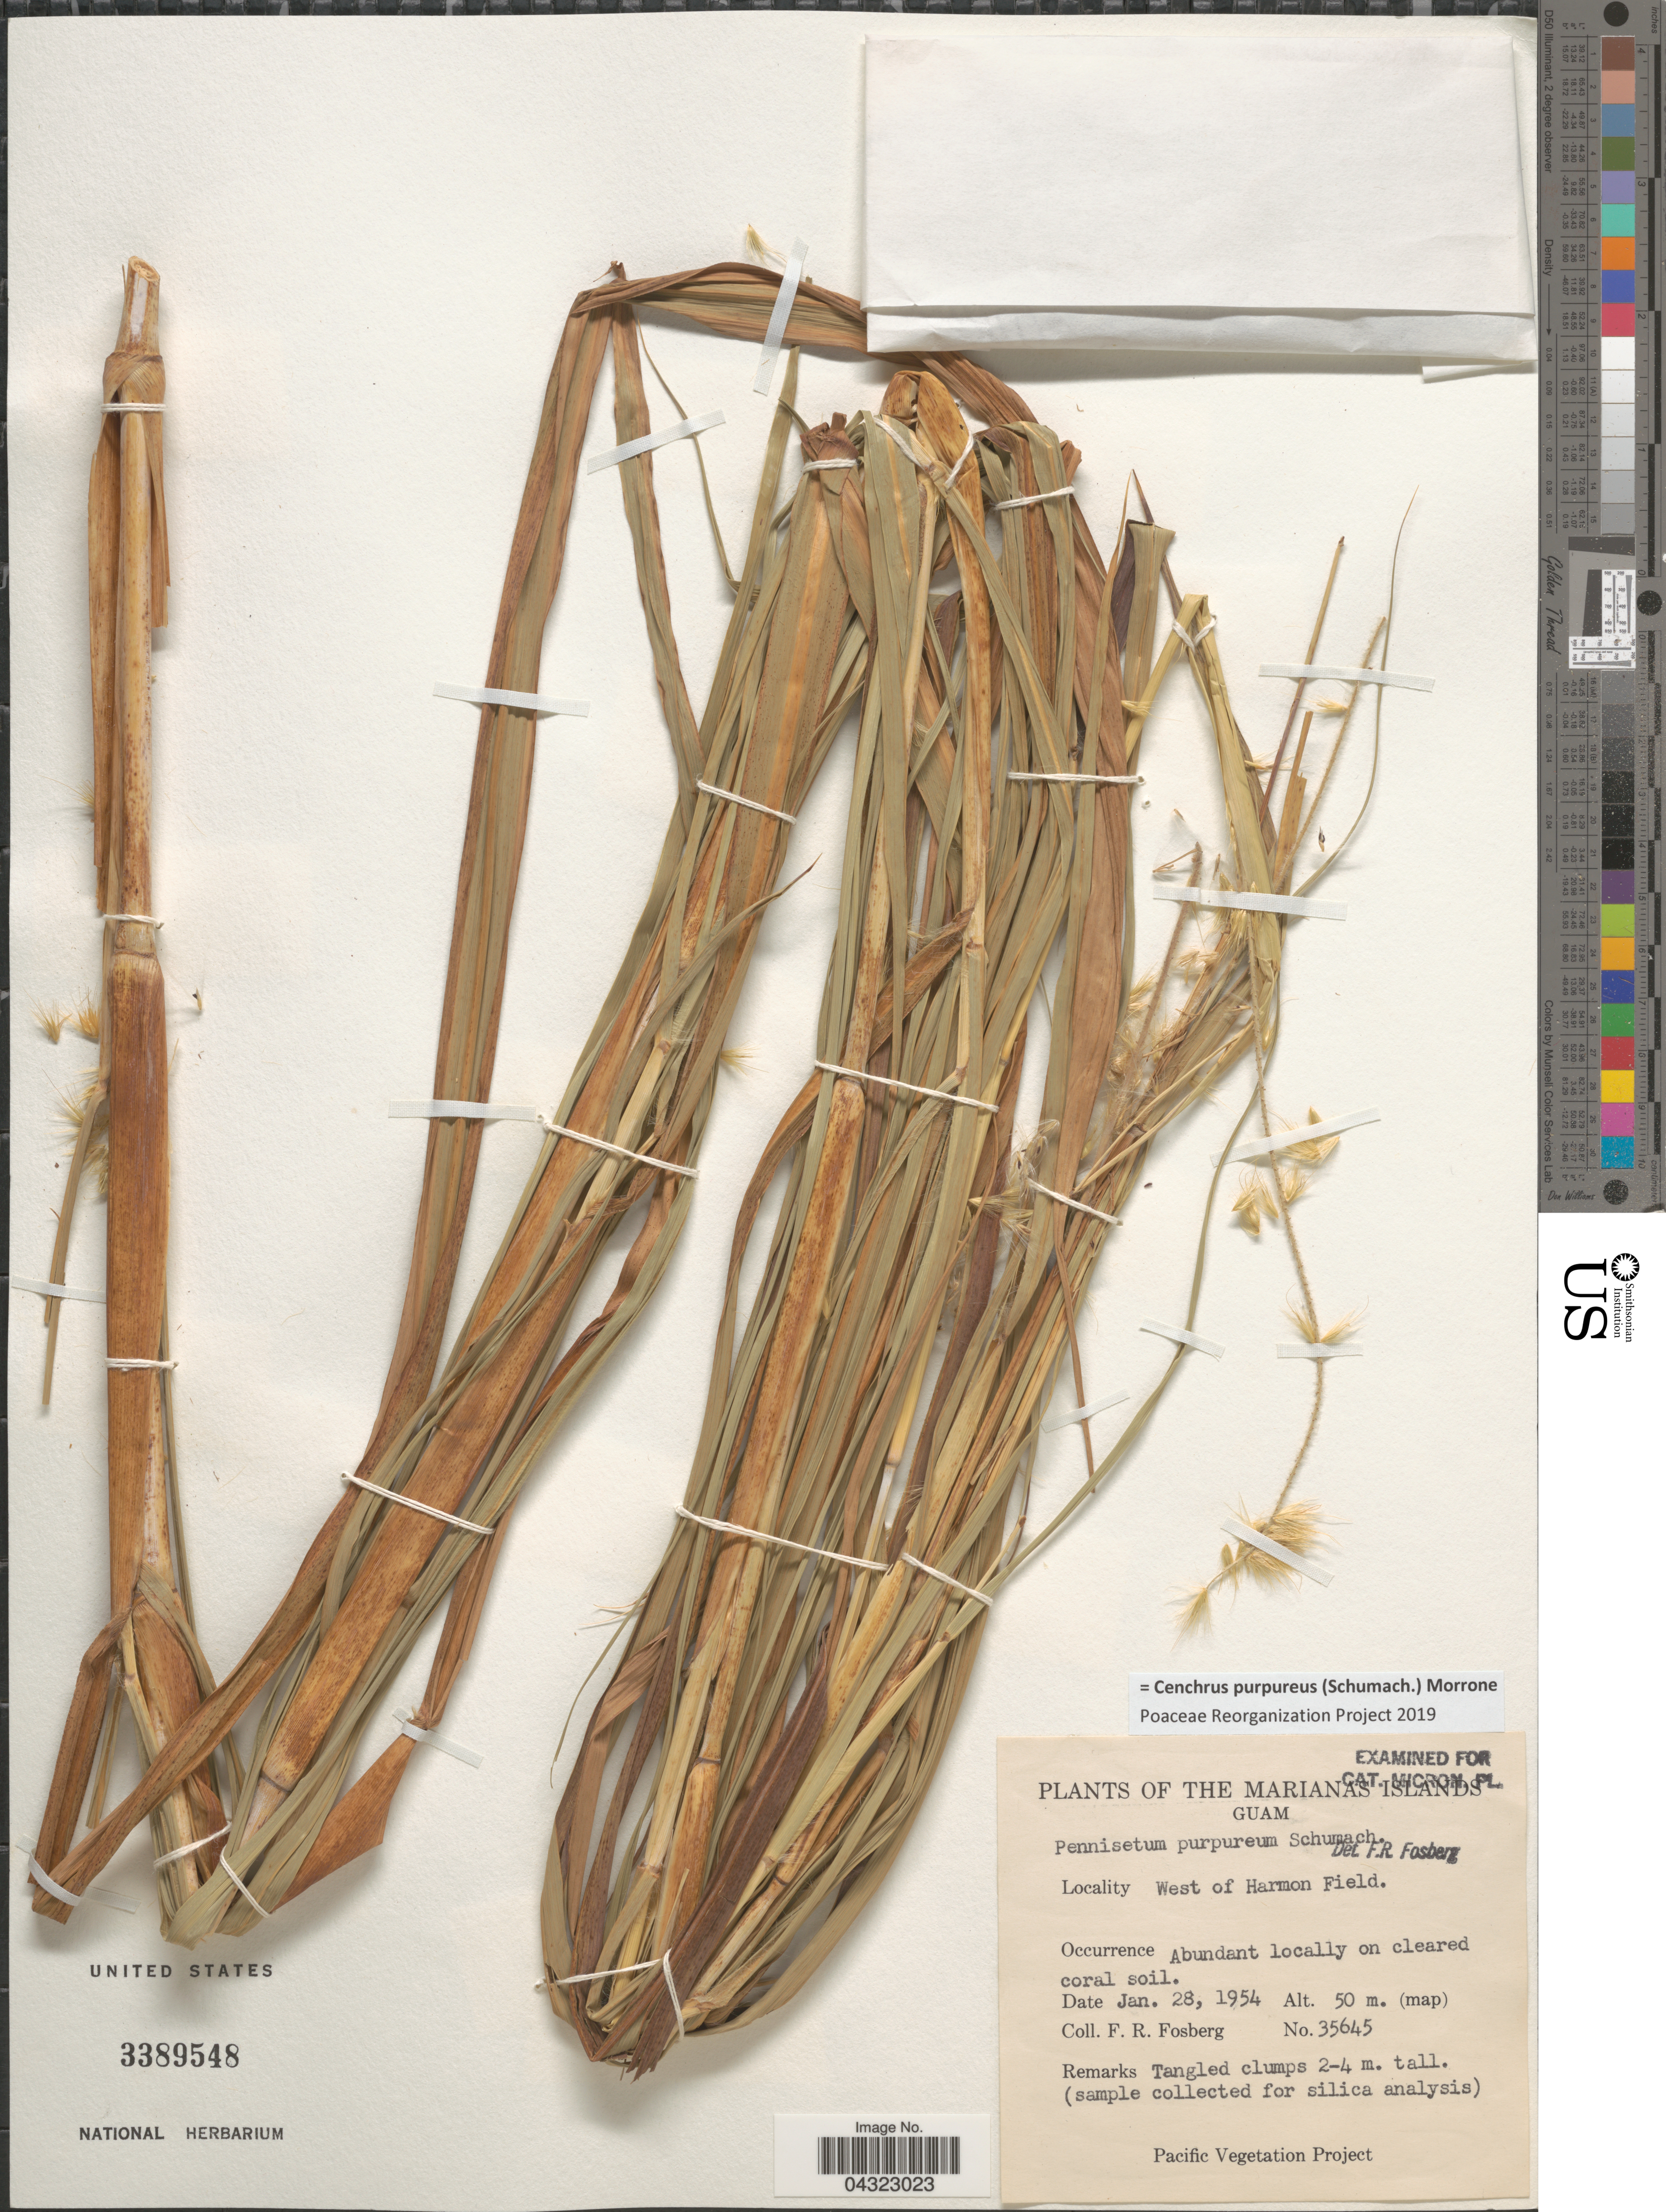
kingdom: Plantae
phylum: Tracheophyta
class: Liliopsida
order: Poales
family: Poaceae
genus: Cenchrus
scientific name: Cenchrus purpureus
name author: (Schumach.) Morrone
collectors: F. R. Fosberg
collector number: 35645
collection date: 1954-01-28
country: Guam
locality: The Marianas Islands. Guam. West of Harmon Field. Abundant locally on cleared soil.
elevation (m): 50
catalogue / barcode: US 3389548